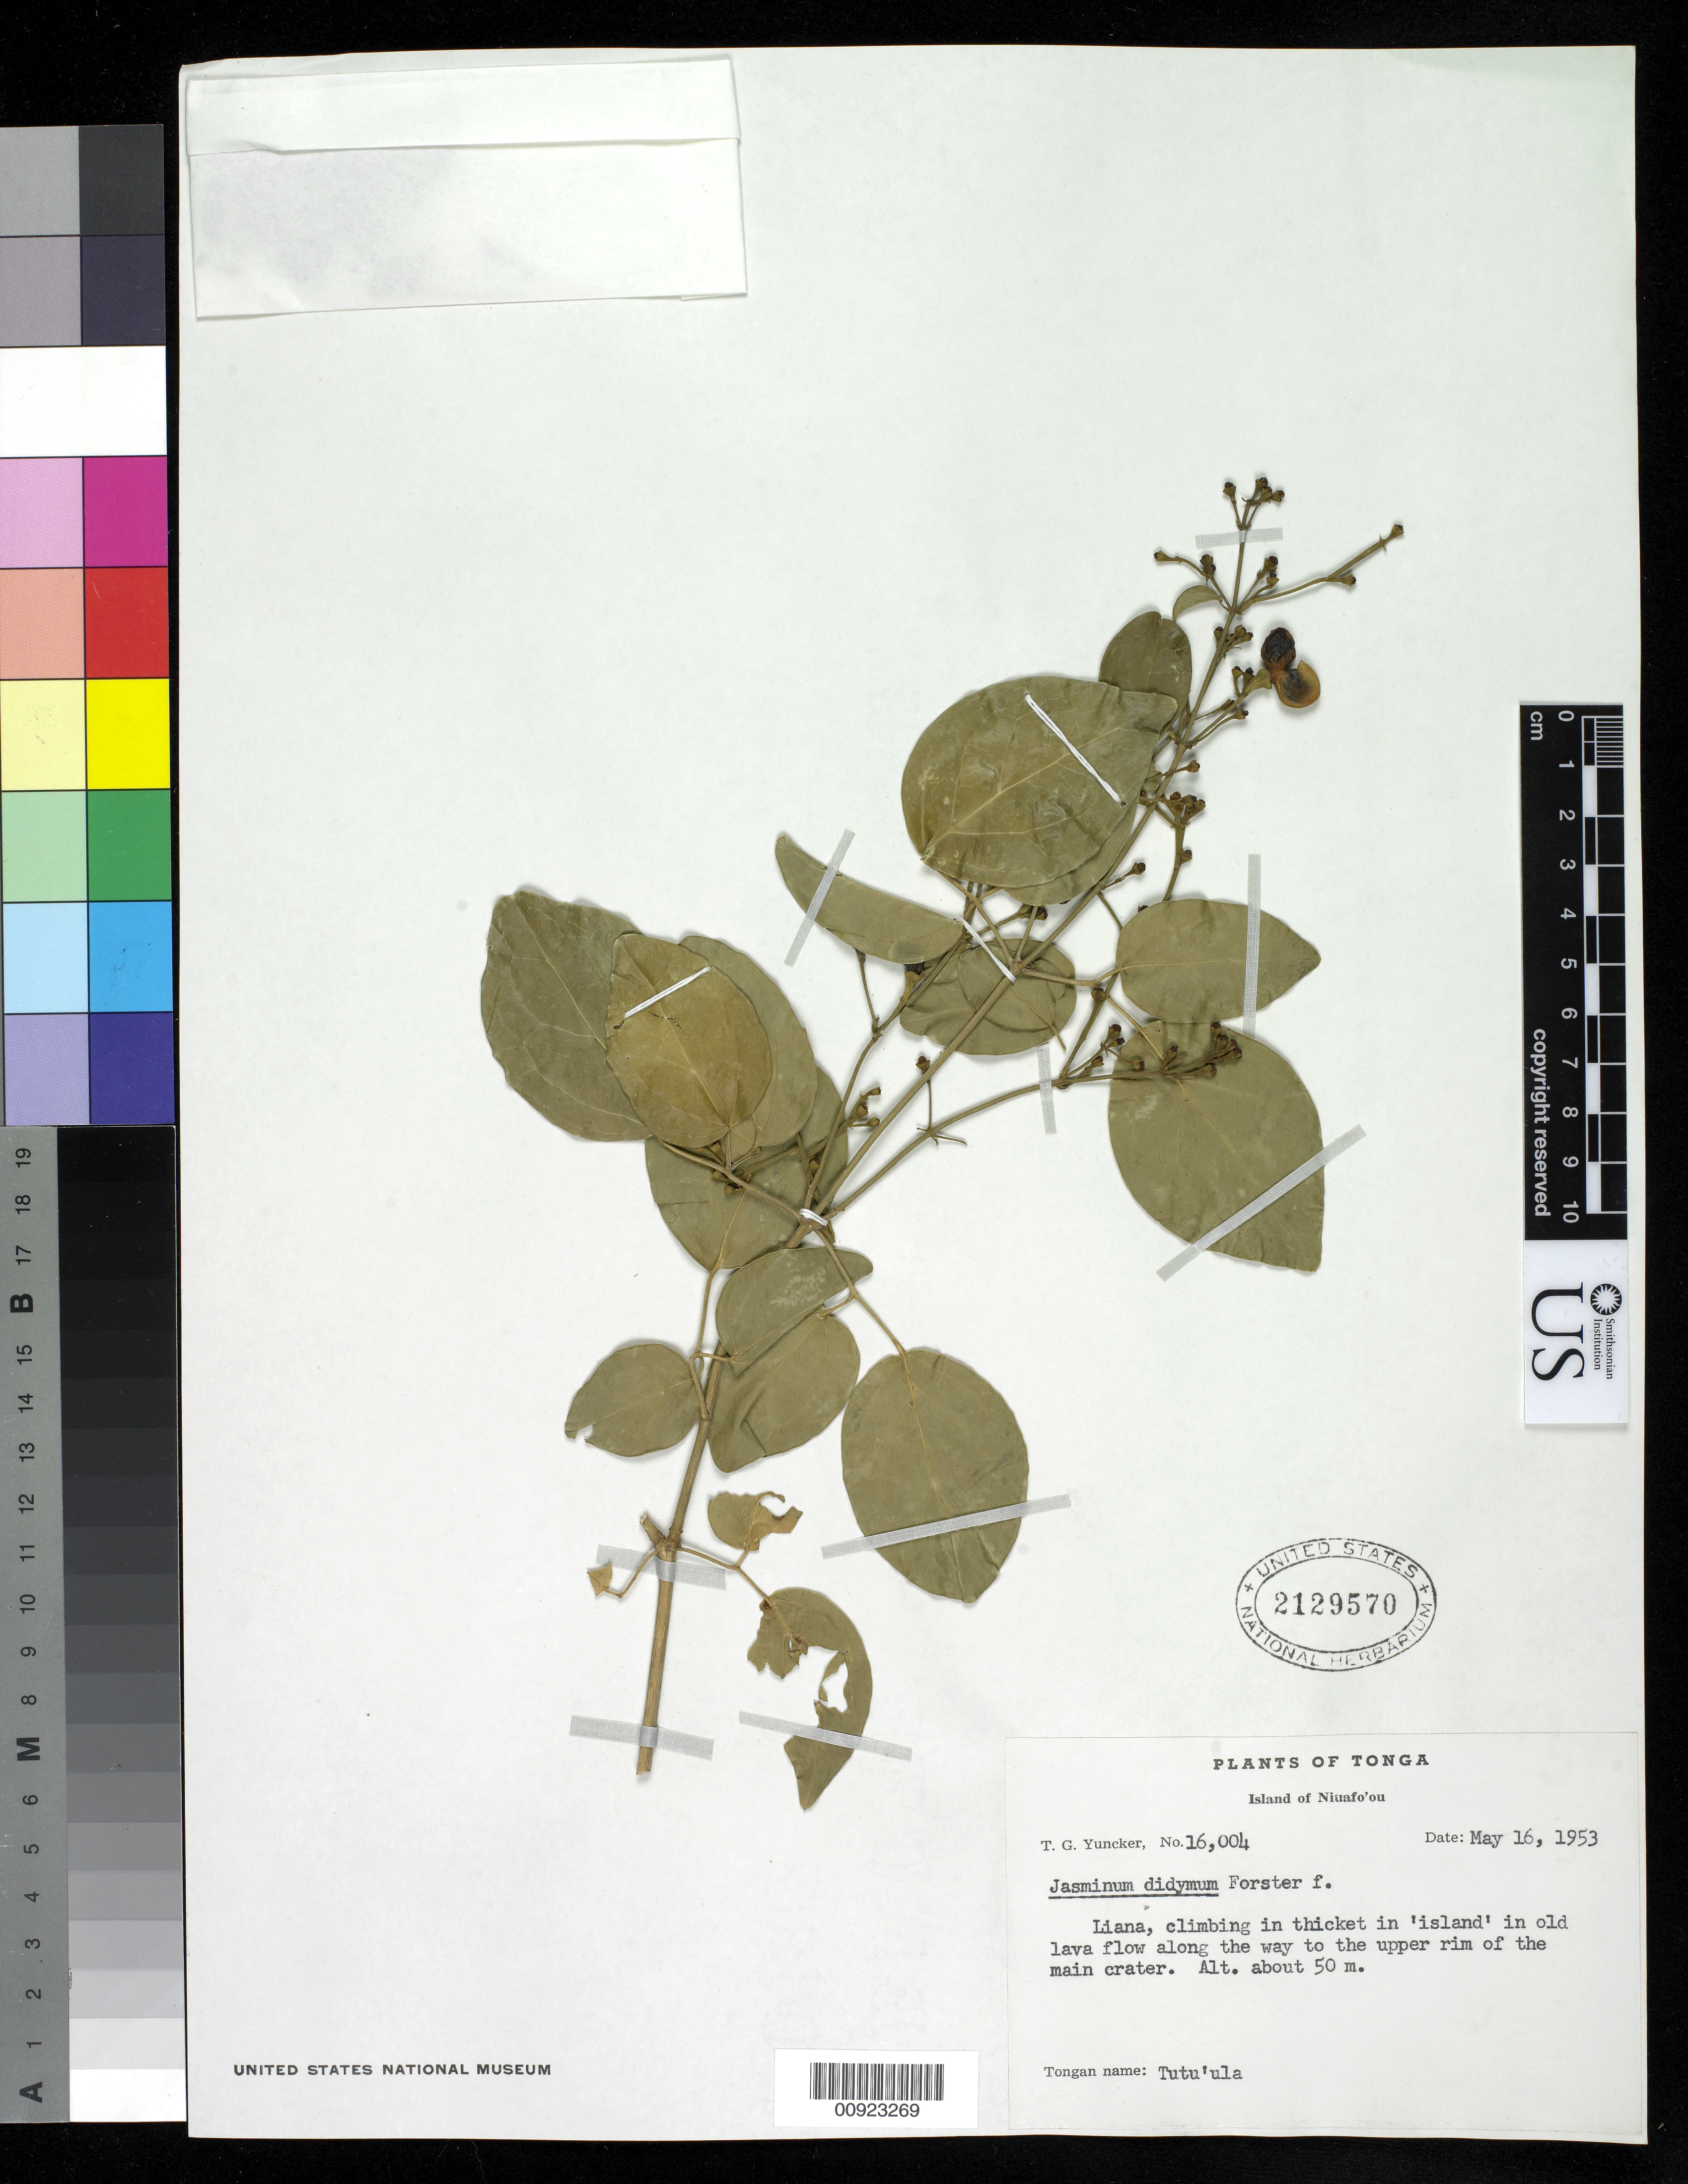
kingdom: Plantae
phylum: Tracheophyta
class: Magnoliopsida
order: Lamiales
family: Oleaceae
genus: Jasminum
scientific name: Jasminum didymum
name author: G. Forst.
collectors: T. G. Yuncker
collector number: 16004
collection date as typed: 16 May 1953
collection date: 1953-05-16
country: Tonga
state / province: Tonga Outliers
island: Niuafo'ou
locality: Liana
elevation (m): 50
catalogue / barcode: US 2129570